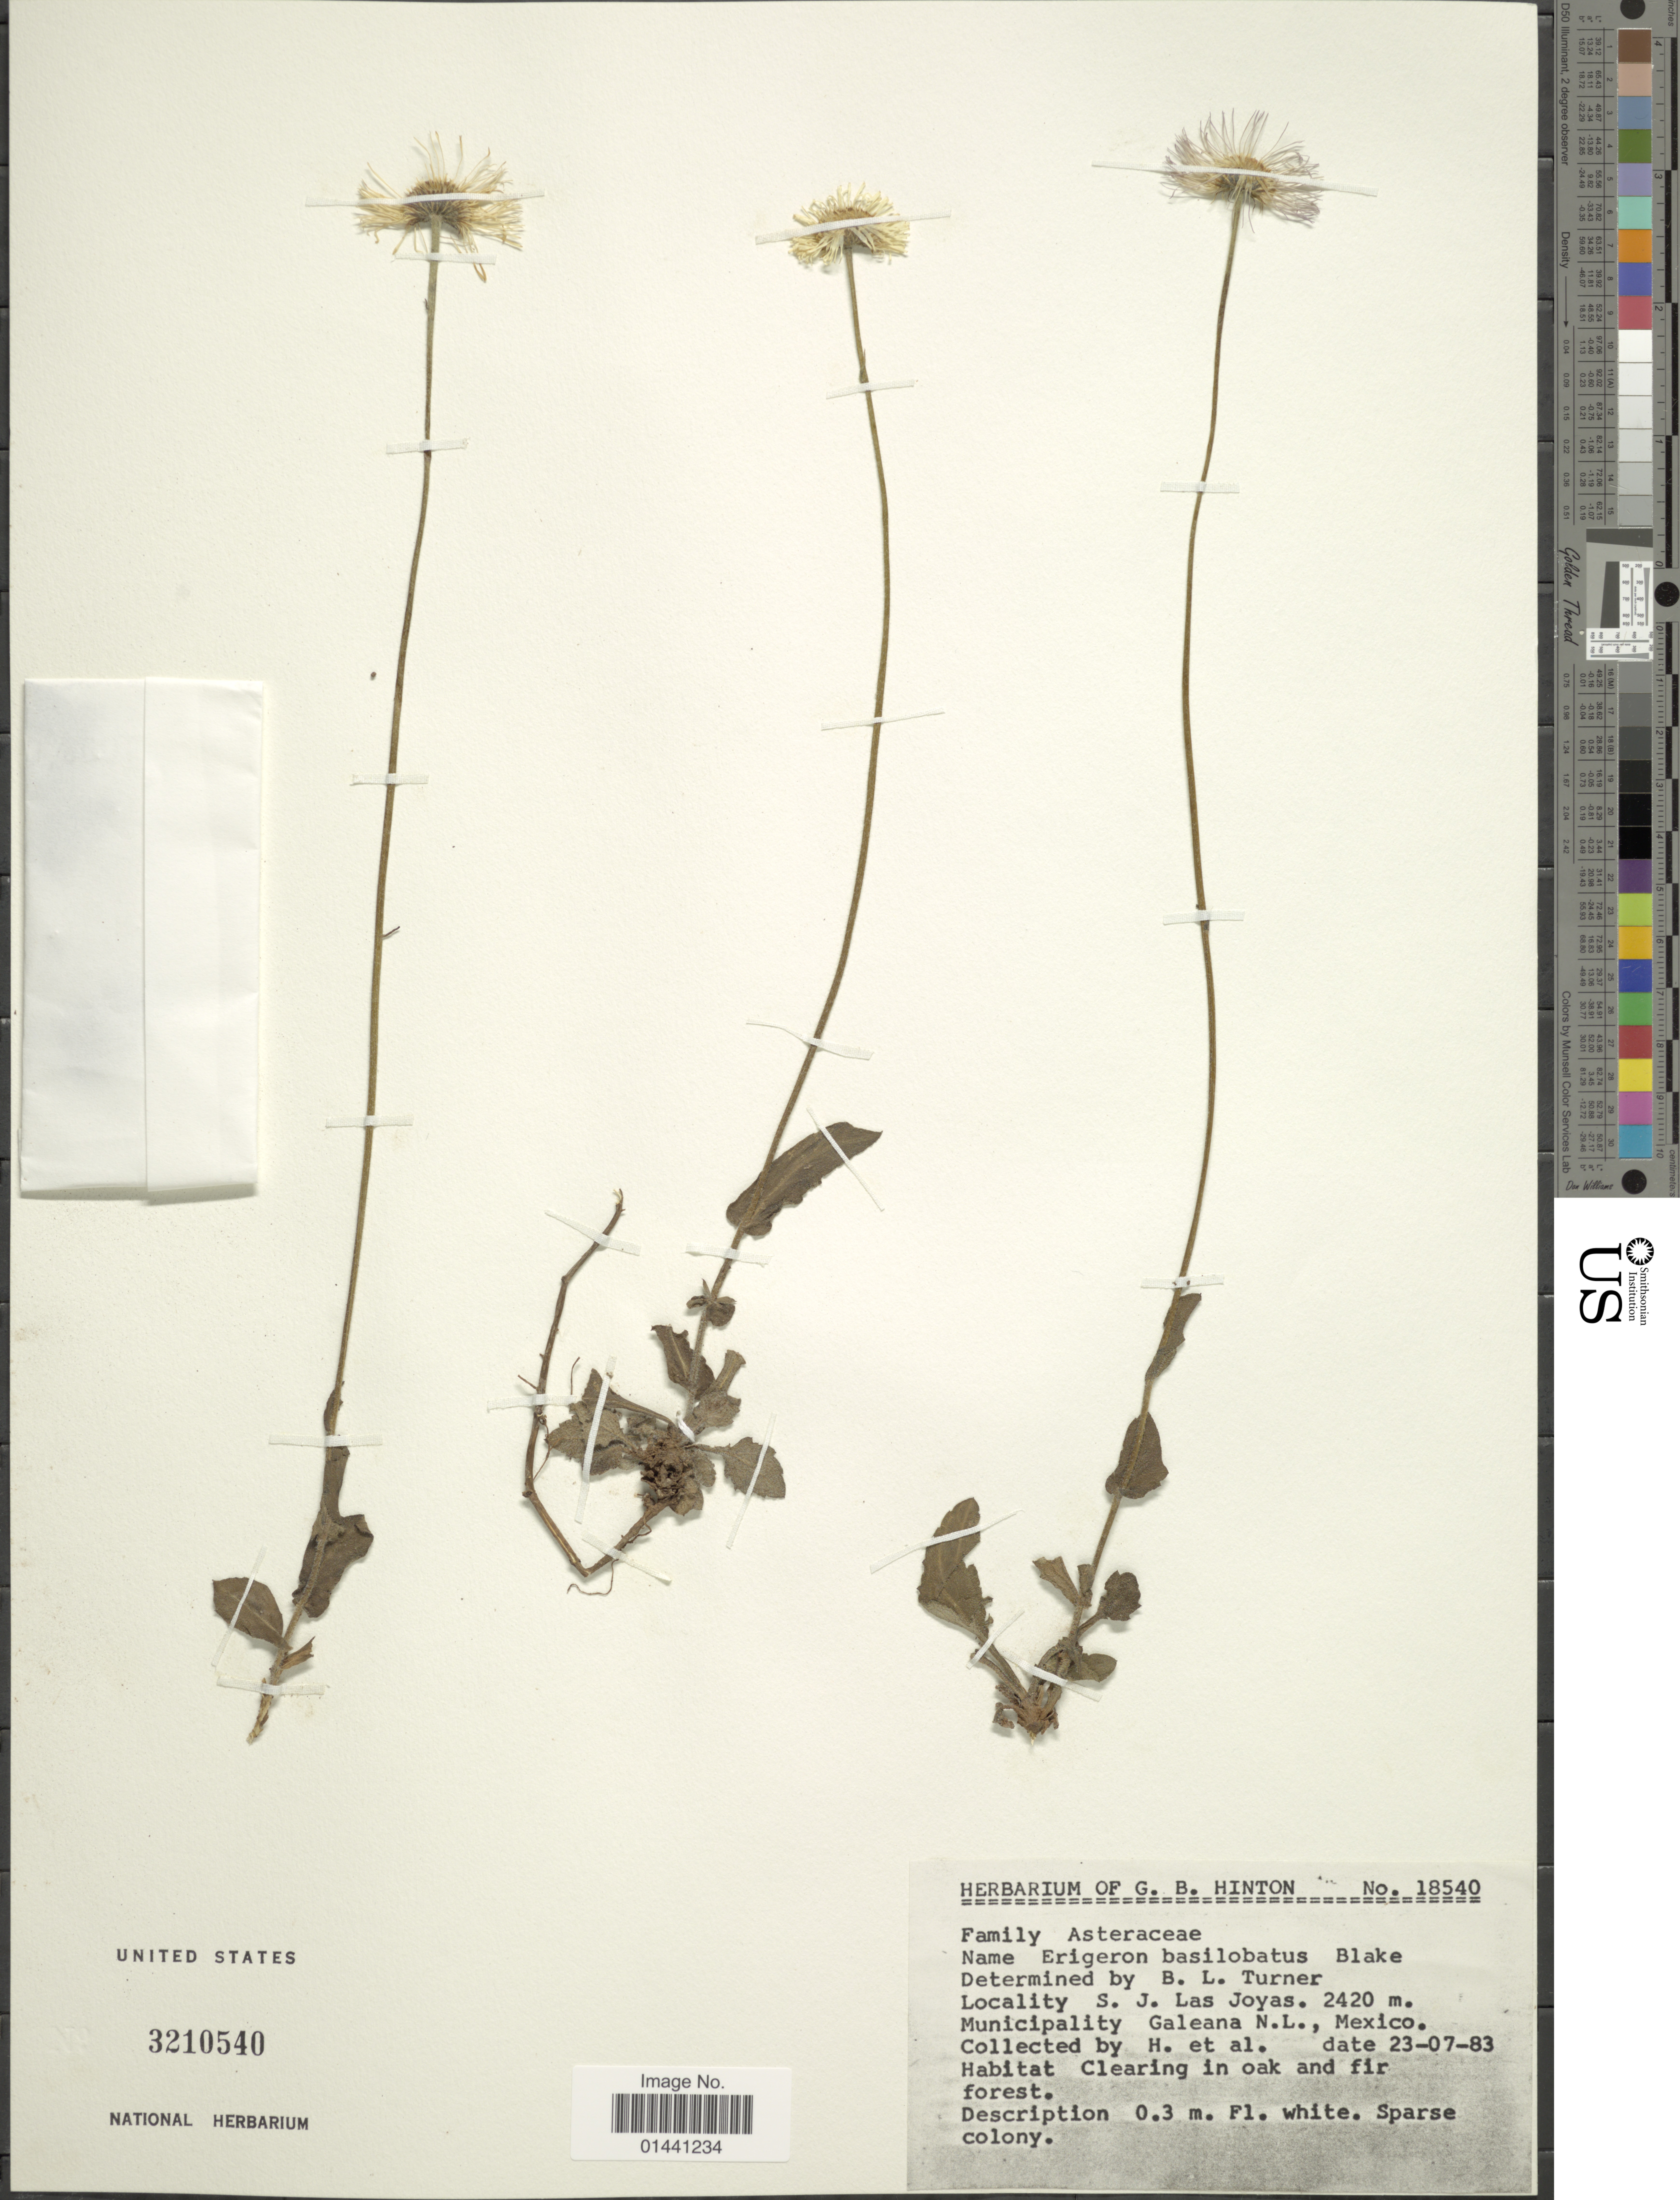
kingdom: Plantae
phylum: Tracheophyta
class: Magnoliopsida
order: Asterales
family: Asteraceae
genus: Erigeron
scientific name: Erigeron basilobatus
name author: S.F. Blake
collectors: G. B. Hinton & et al.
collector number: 18540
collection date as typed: Transcribed d/m/y: 23/7/83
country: Mexico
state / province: Nuevo León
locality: S.J. las Joyas, Galeana, clearing in oak and fir forest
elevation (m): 2420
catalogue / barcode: US 3210540